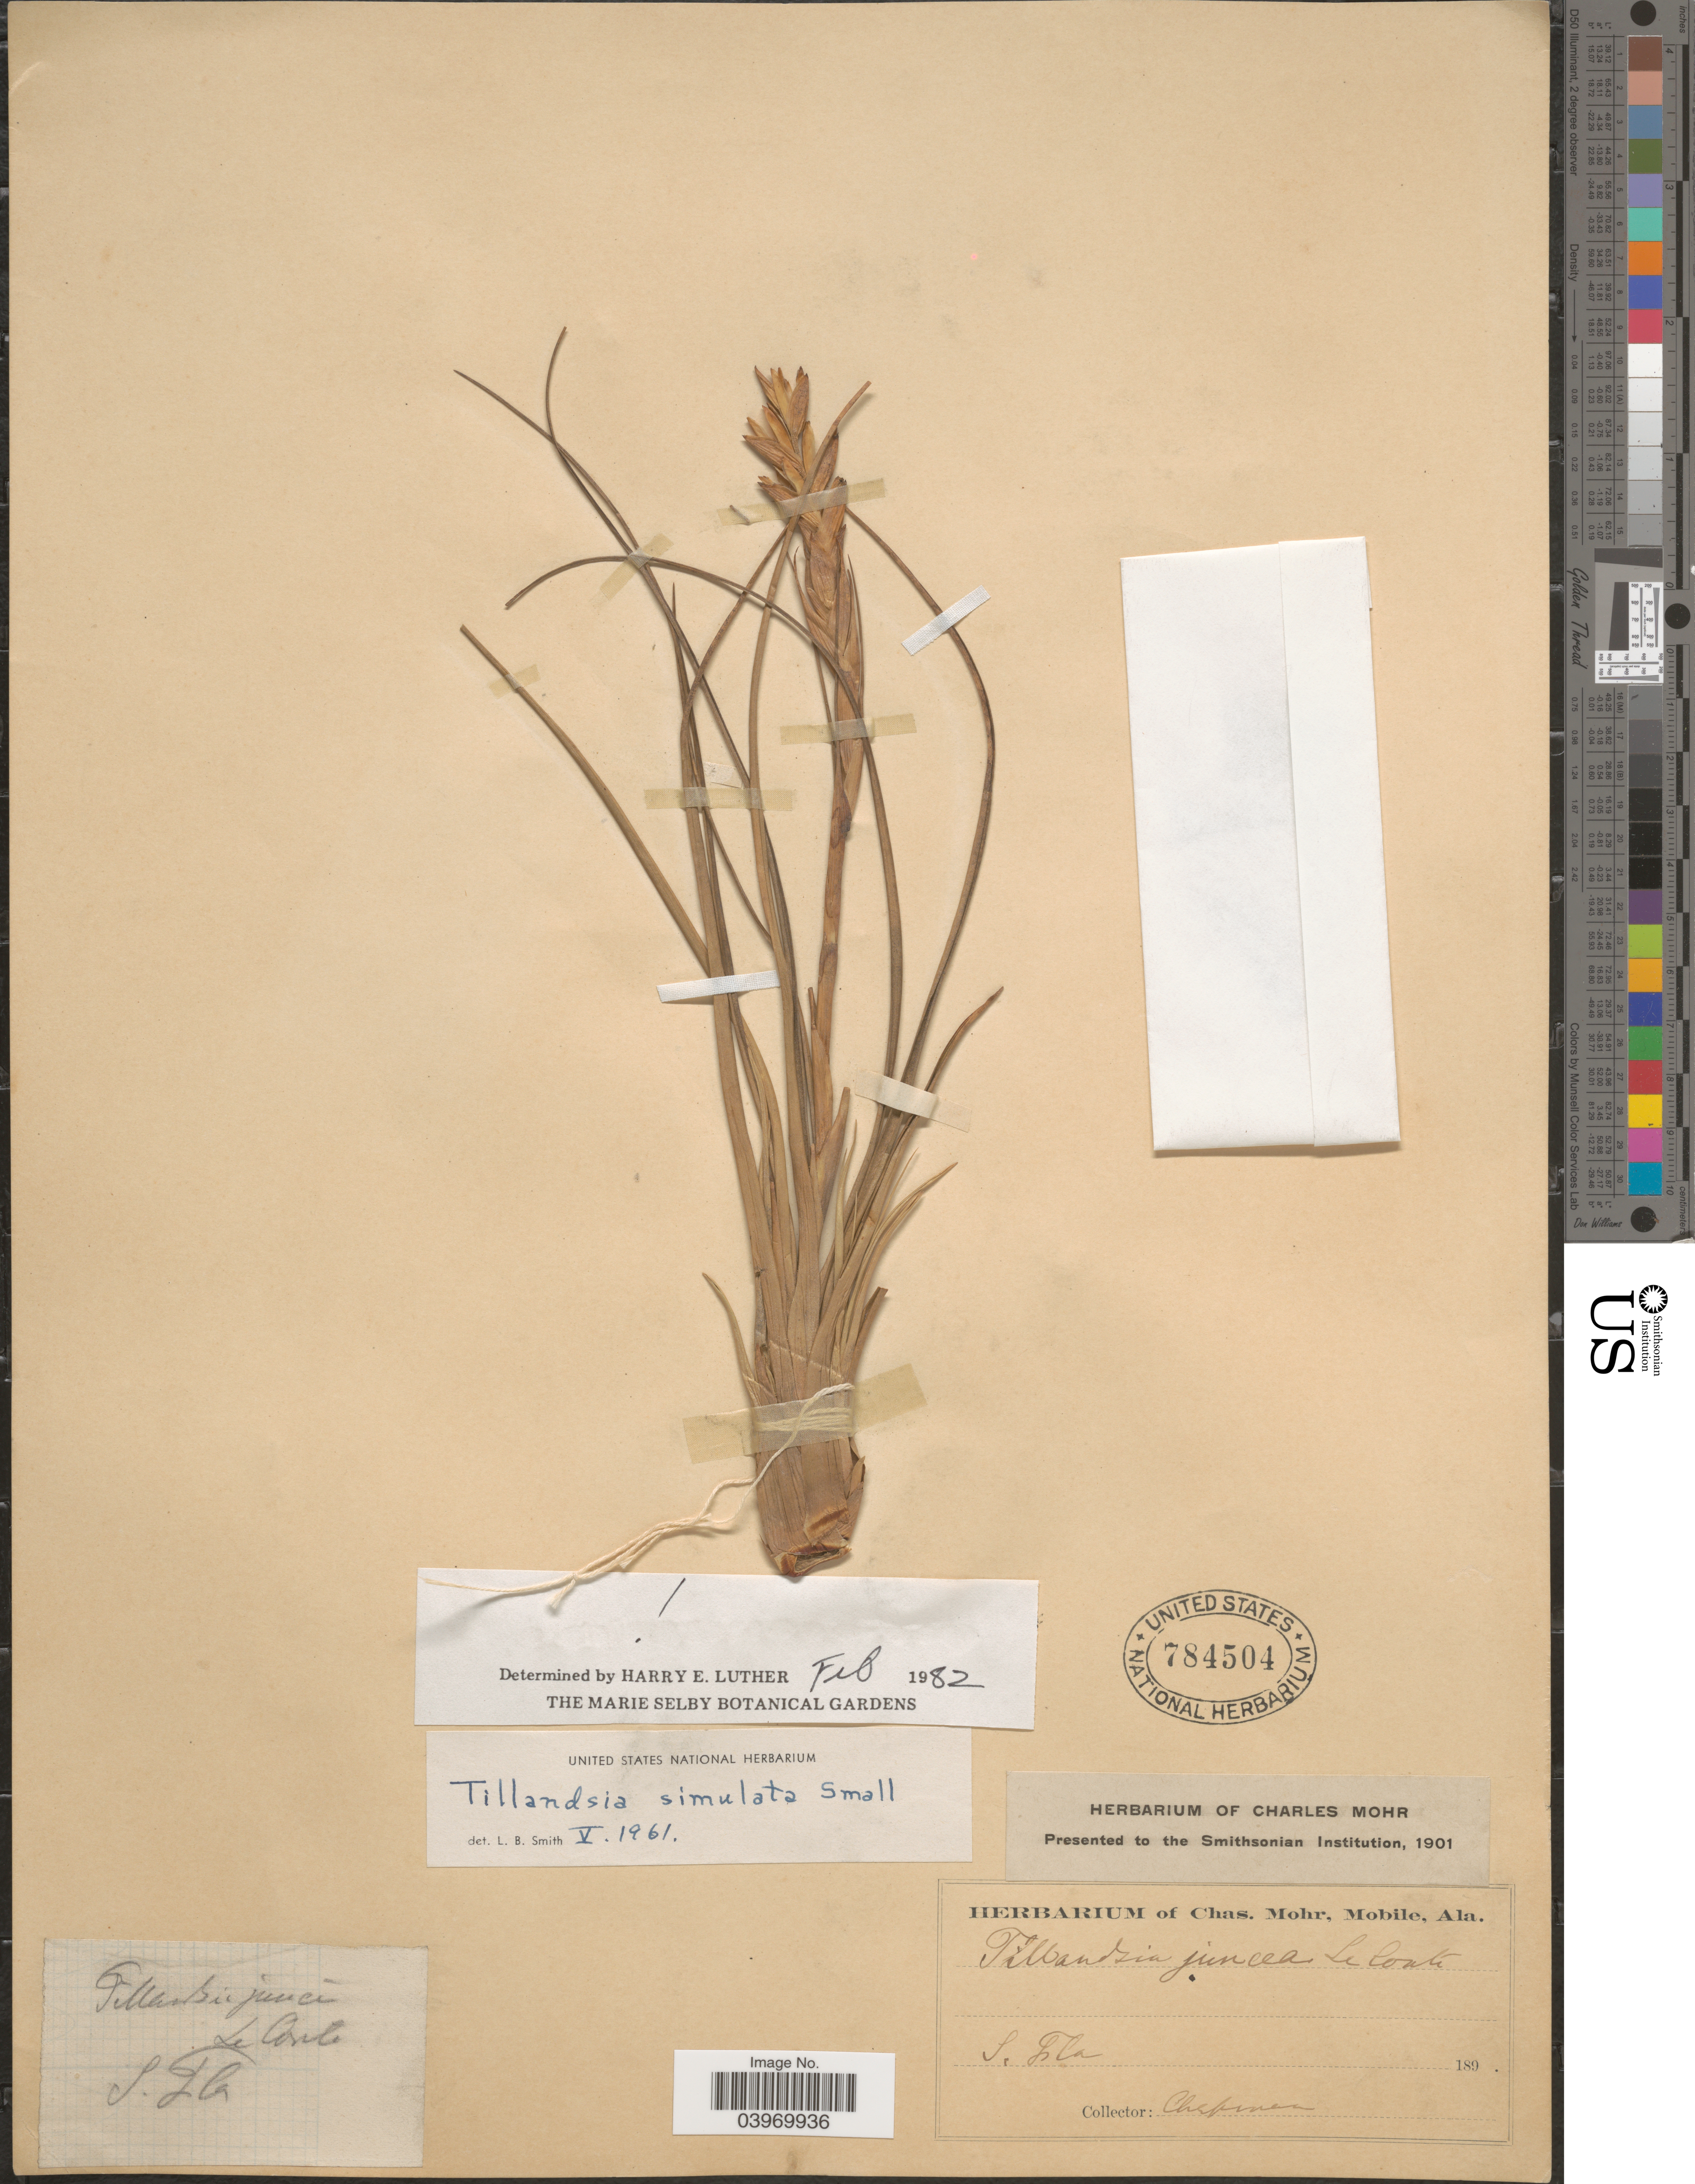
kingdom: Plantae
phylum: Tracheophyta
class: Liliopsida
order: Poales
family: Bromeliaceae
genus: Tillandsia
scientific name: Tillandsia simulata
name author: Small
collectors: A. Chapman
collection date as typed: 189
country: United States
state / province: Florida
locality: S. Fla.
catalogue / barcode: US 784504